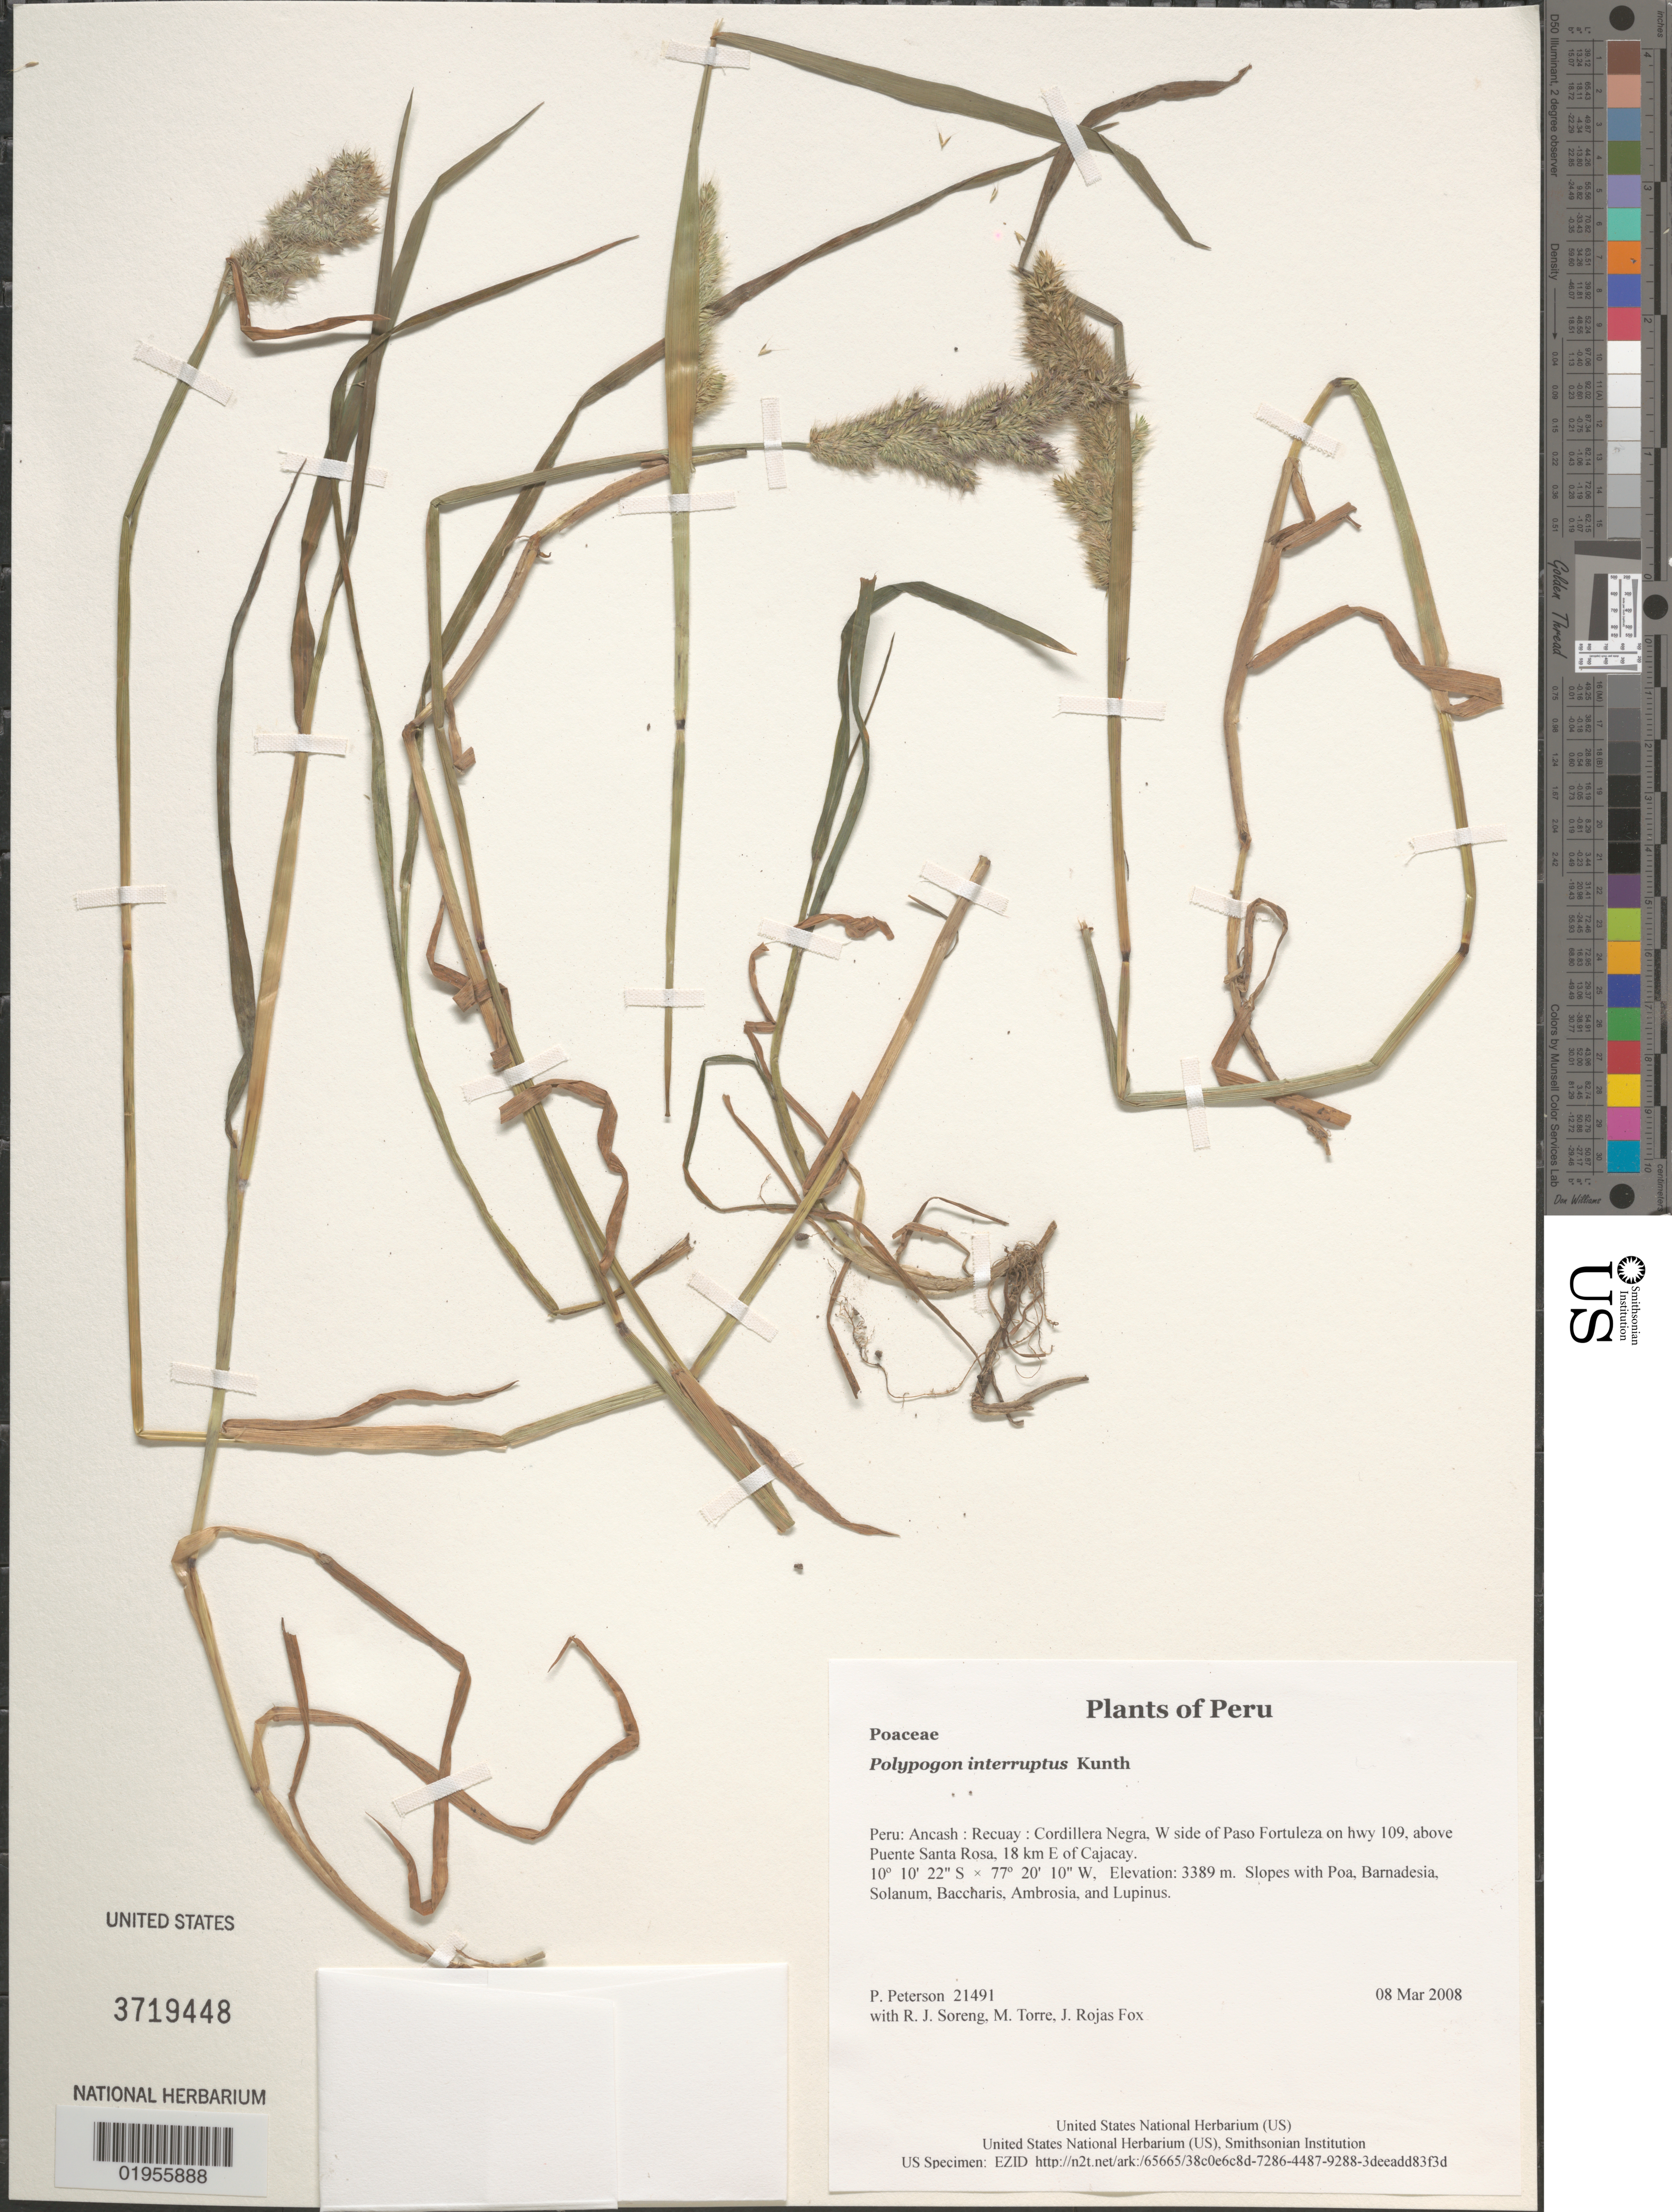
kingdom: Plantae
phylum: Tracheophyta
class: Liliopsida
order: Poales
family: Poaceae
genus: Polypogon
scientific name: Polypogon interruptus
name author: Kunth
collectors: P. M. Peterson, R. J. Soreng, M. Torre & J. Rojas Fox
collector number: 21491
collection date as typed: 08 Mar 2008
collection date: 2008-03-08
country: Peru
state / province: Ancash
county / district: Recuay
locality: Cordillera Negra, W side of Paso Fortuleza on hwy 109, above Puente Santa Rosa, 18 km E of Cajacay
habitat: Slopes with Poa, Barnadesia, Solanum, Baccharis, Ambrosia, and Lupinus.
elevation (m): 3389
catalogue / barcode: US 3719448